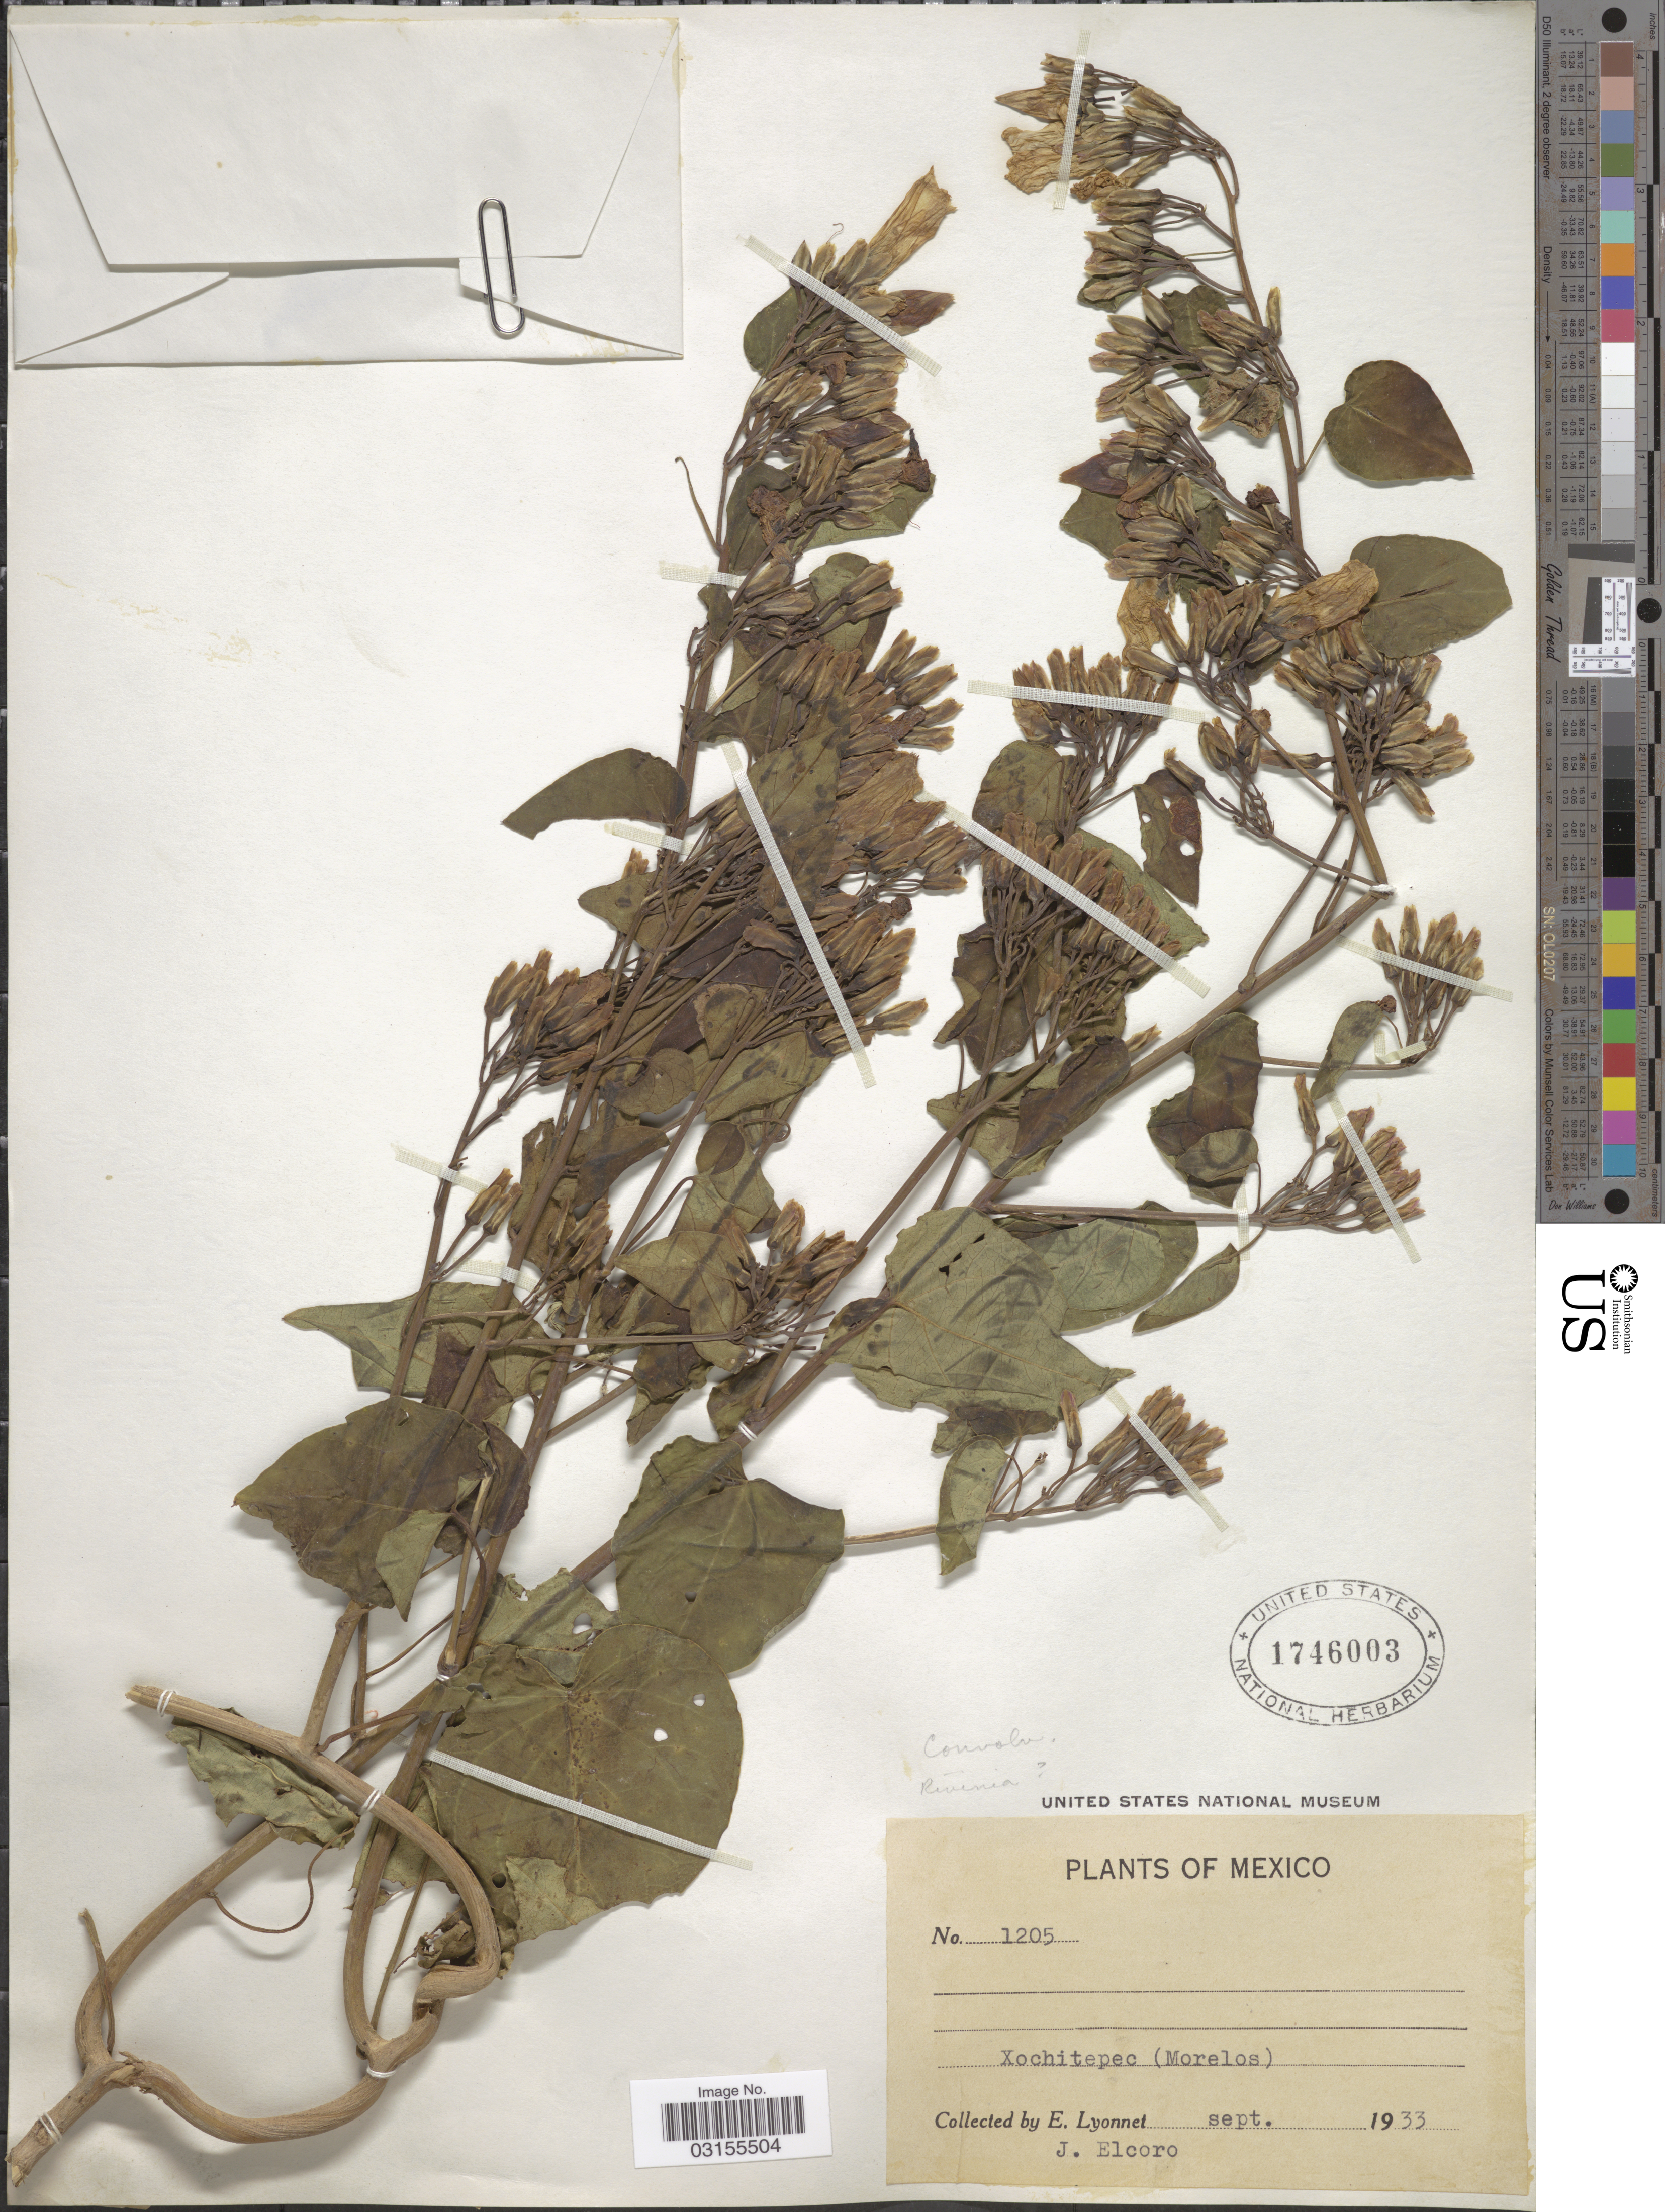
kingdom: Plantae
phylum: Tracheophyta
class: Magnoliopsida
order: Solanales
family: Convolvulaceae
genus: Turbina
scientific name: Turbina corymbosa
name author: (L.) Raf.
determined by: Strong, Mark T., (BOT), Smithsonian Institution - National Museum of Natural History (UNITED STATES)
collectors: E. Lyonnet & J. Elcoro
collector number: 1205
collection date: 1933-09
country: Mexico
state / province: Morelos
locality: Xochitepec.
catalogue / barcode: US 1746003